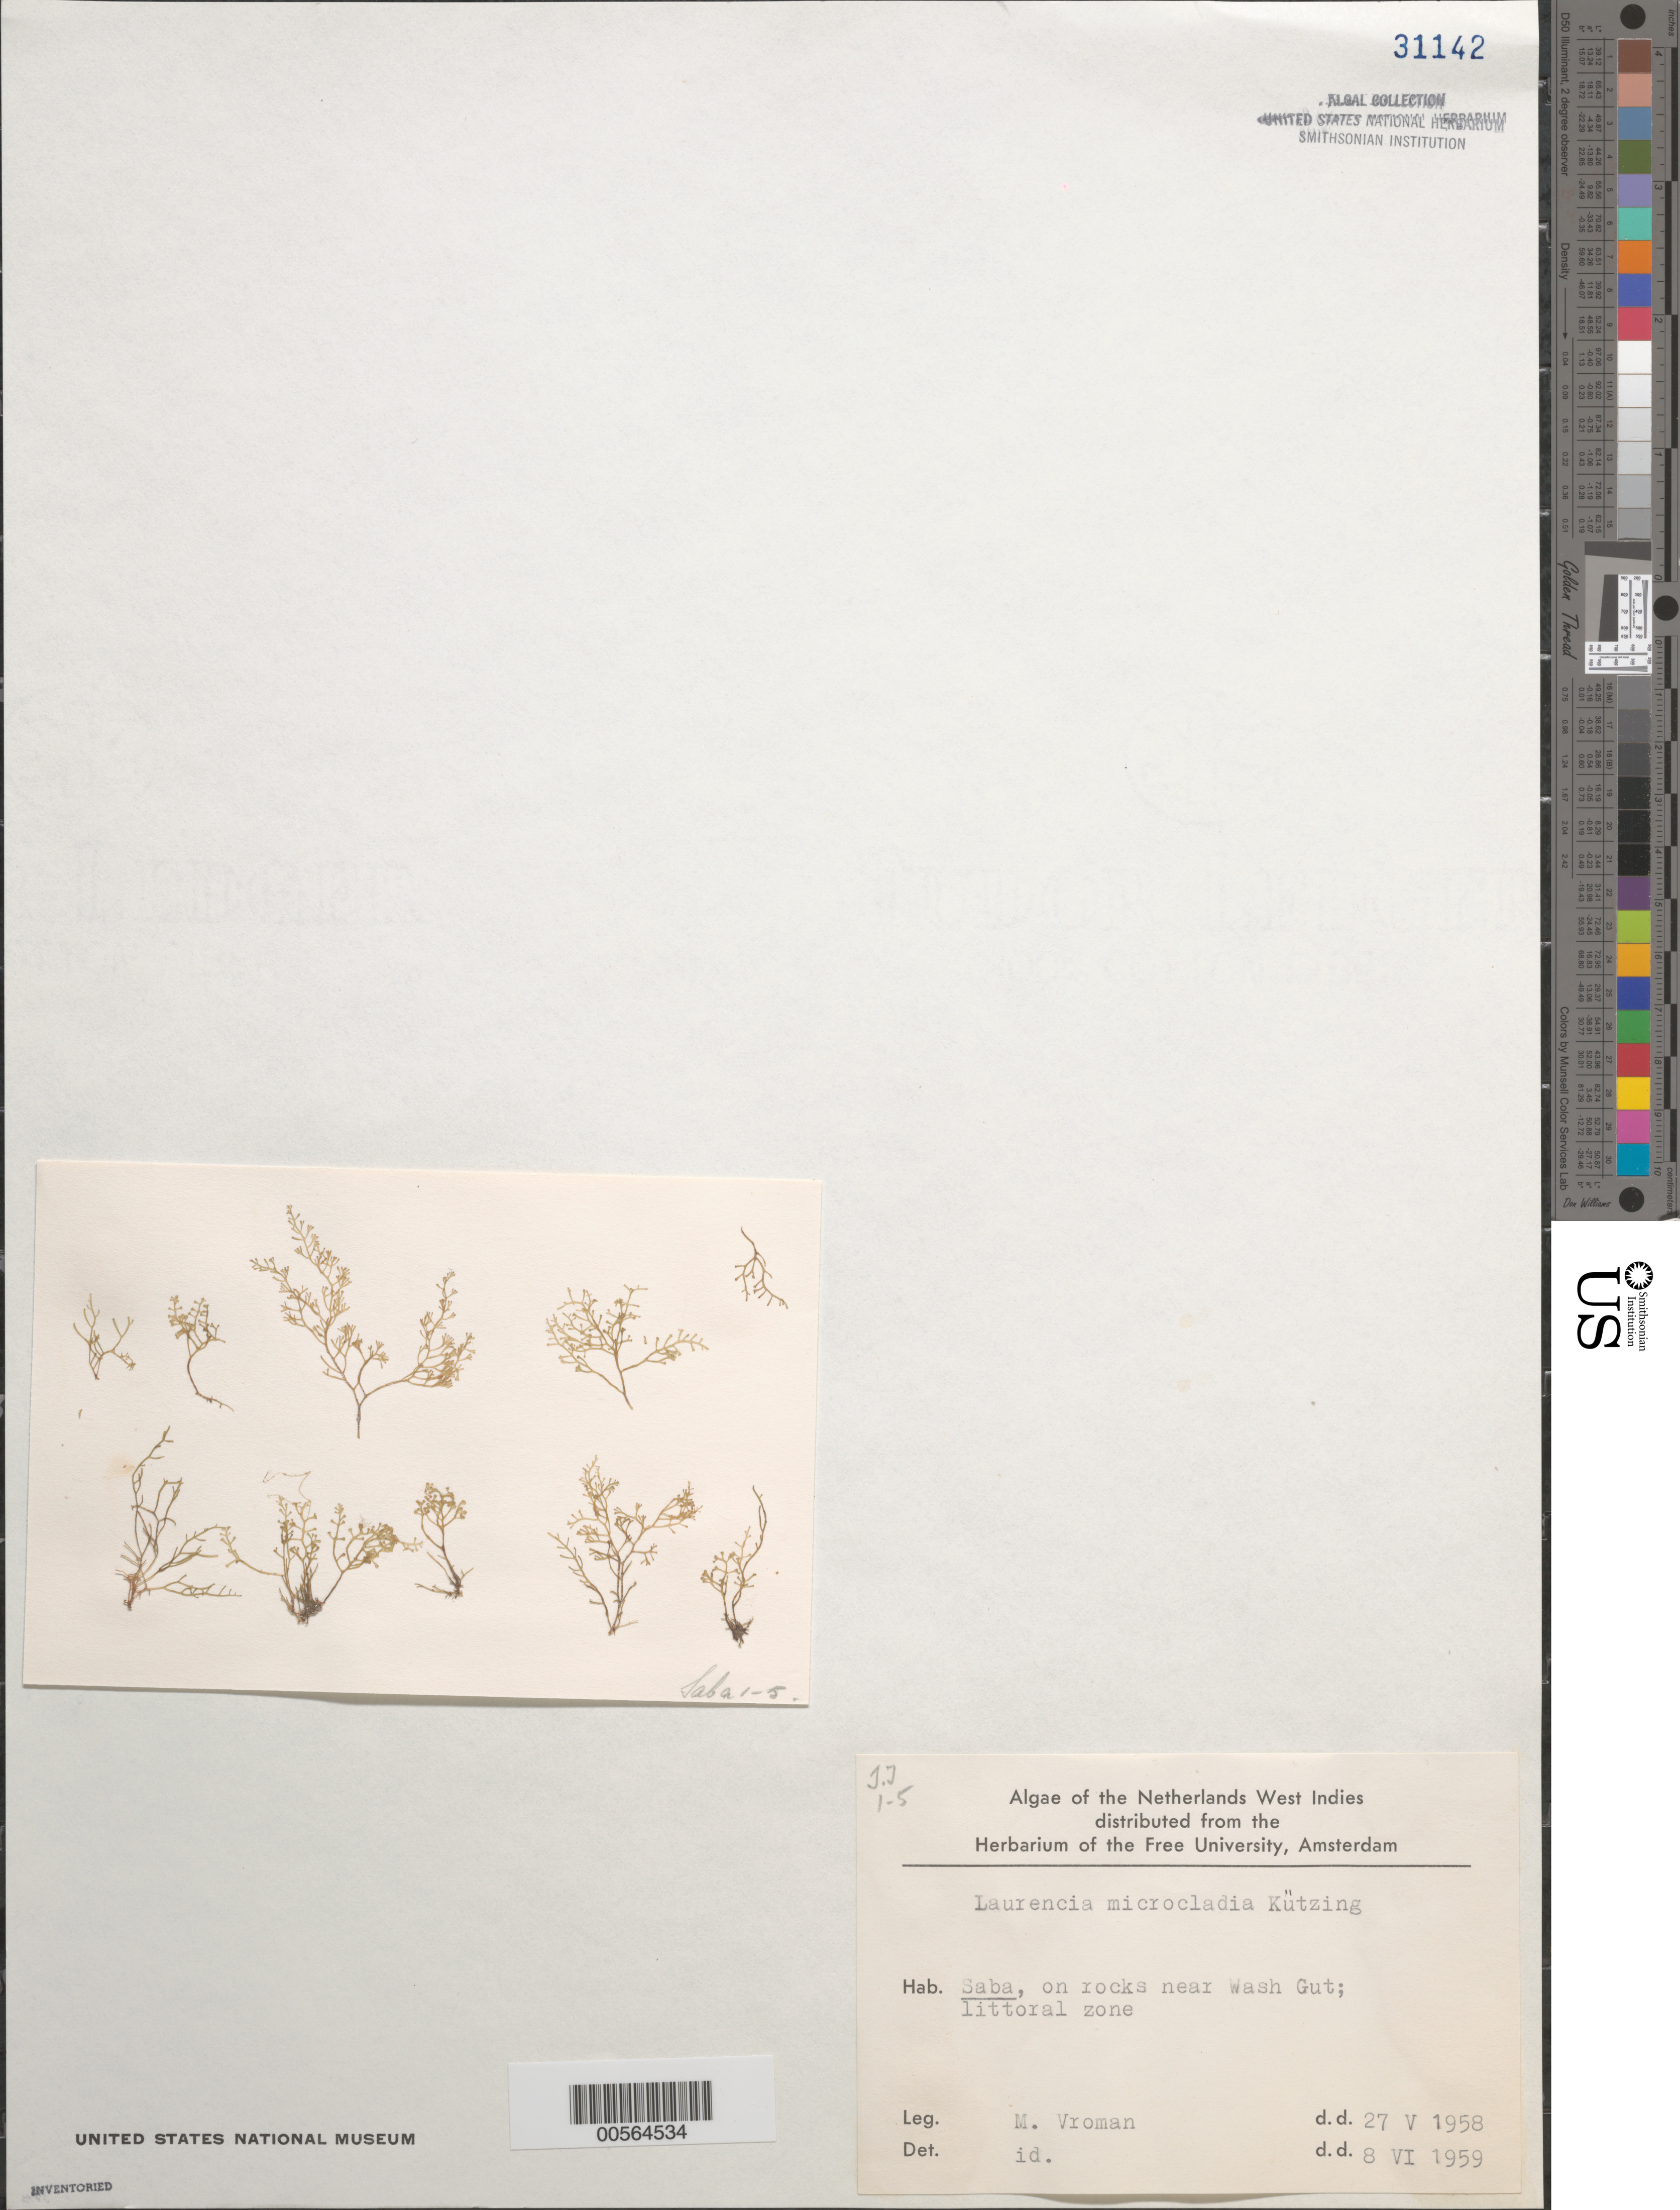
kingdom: Plantae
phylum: Rhodophyta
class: Florideophyceae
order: Ceramiales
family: Rhodomelaceae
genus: Laurencia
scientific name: Laurencia microcladia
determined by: Vroman, M.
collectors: M. Vroman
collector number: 1-5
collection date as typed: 27 May 1958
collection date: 1958-05-27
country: Netherlands Antilles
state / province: ABC Islands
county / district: Saba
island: Saba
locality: Near Wash Gut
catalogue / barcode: US 31142